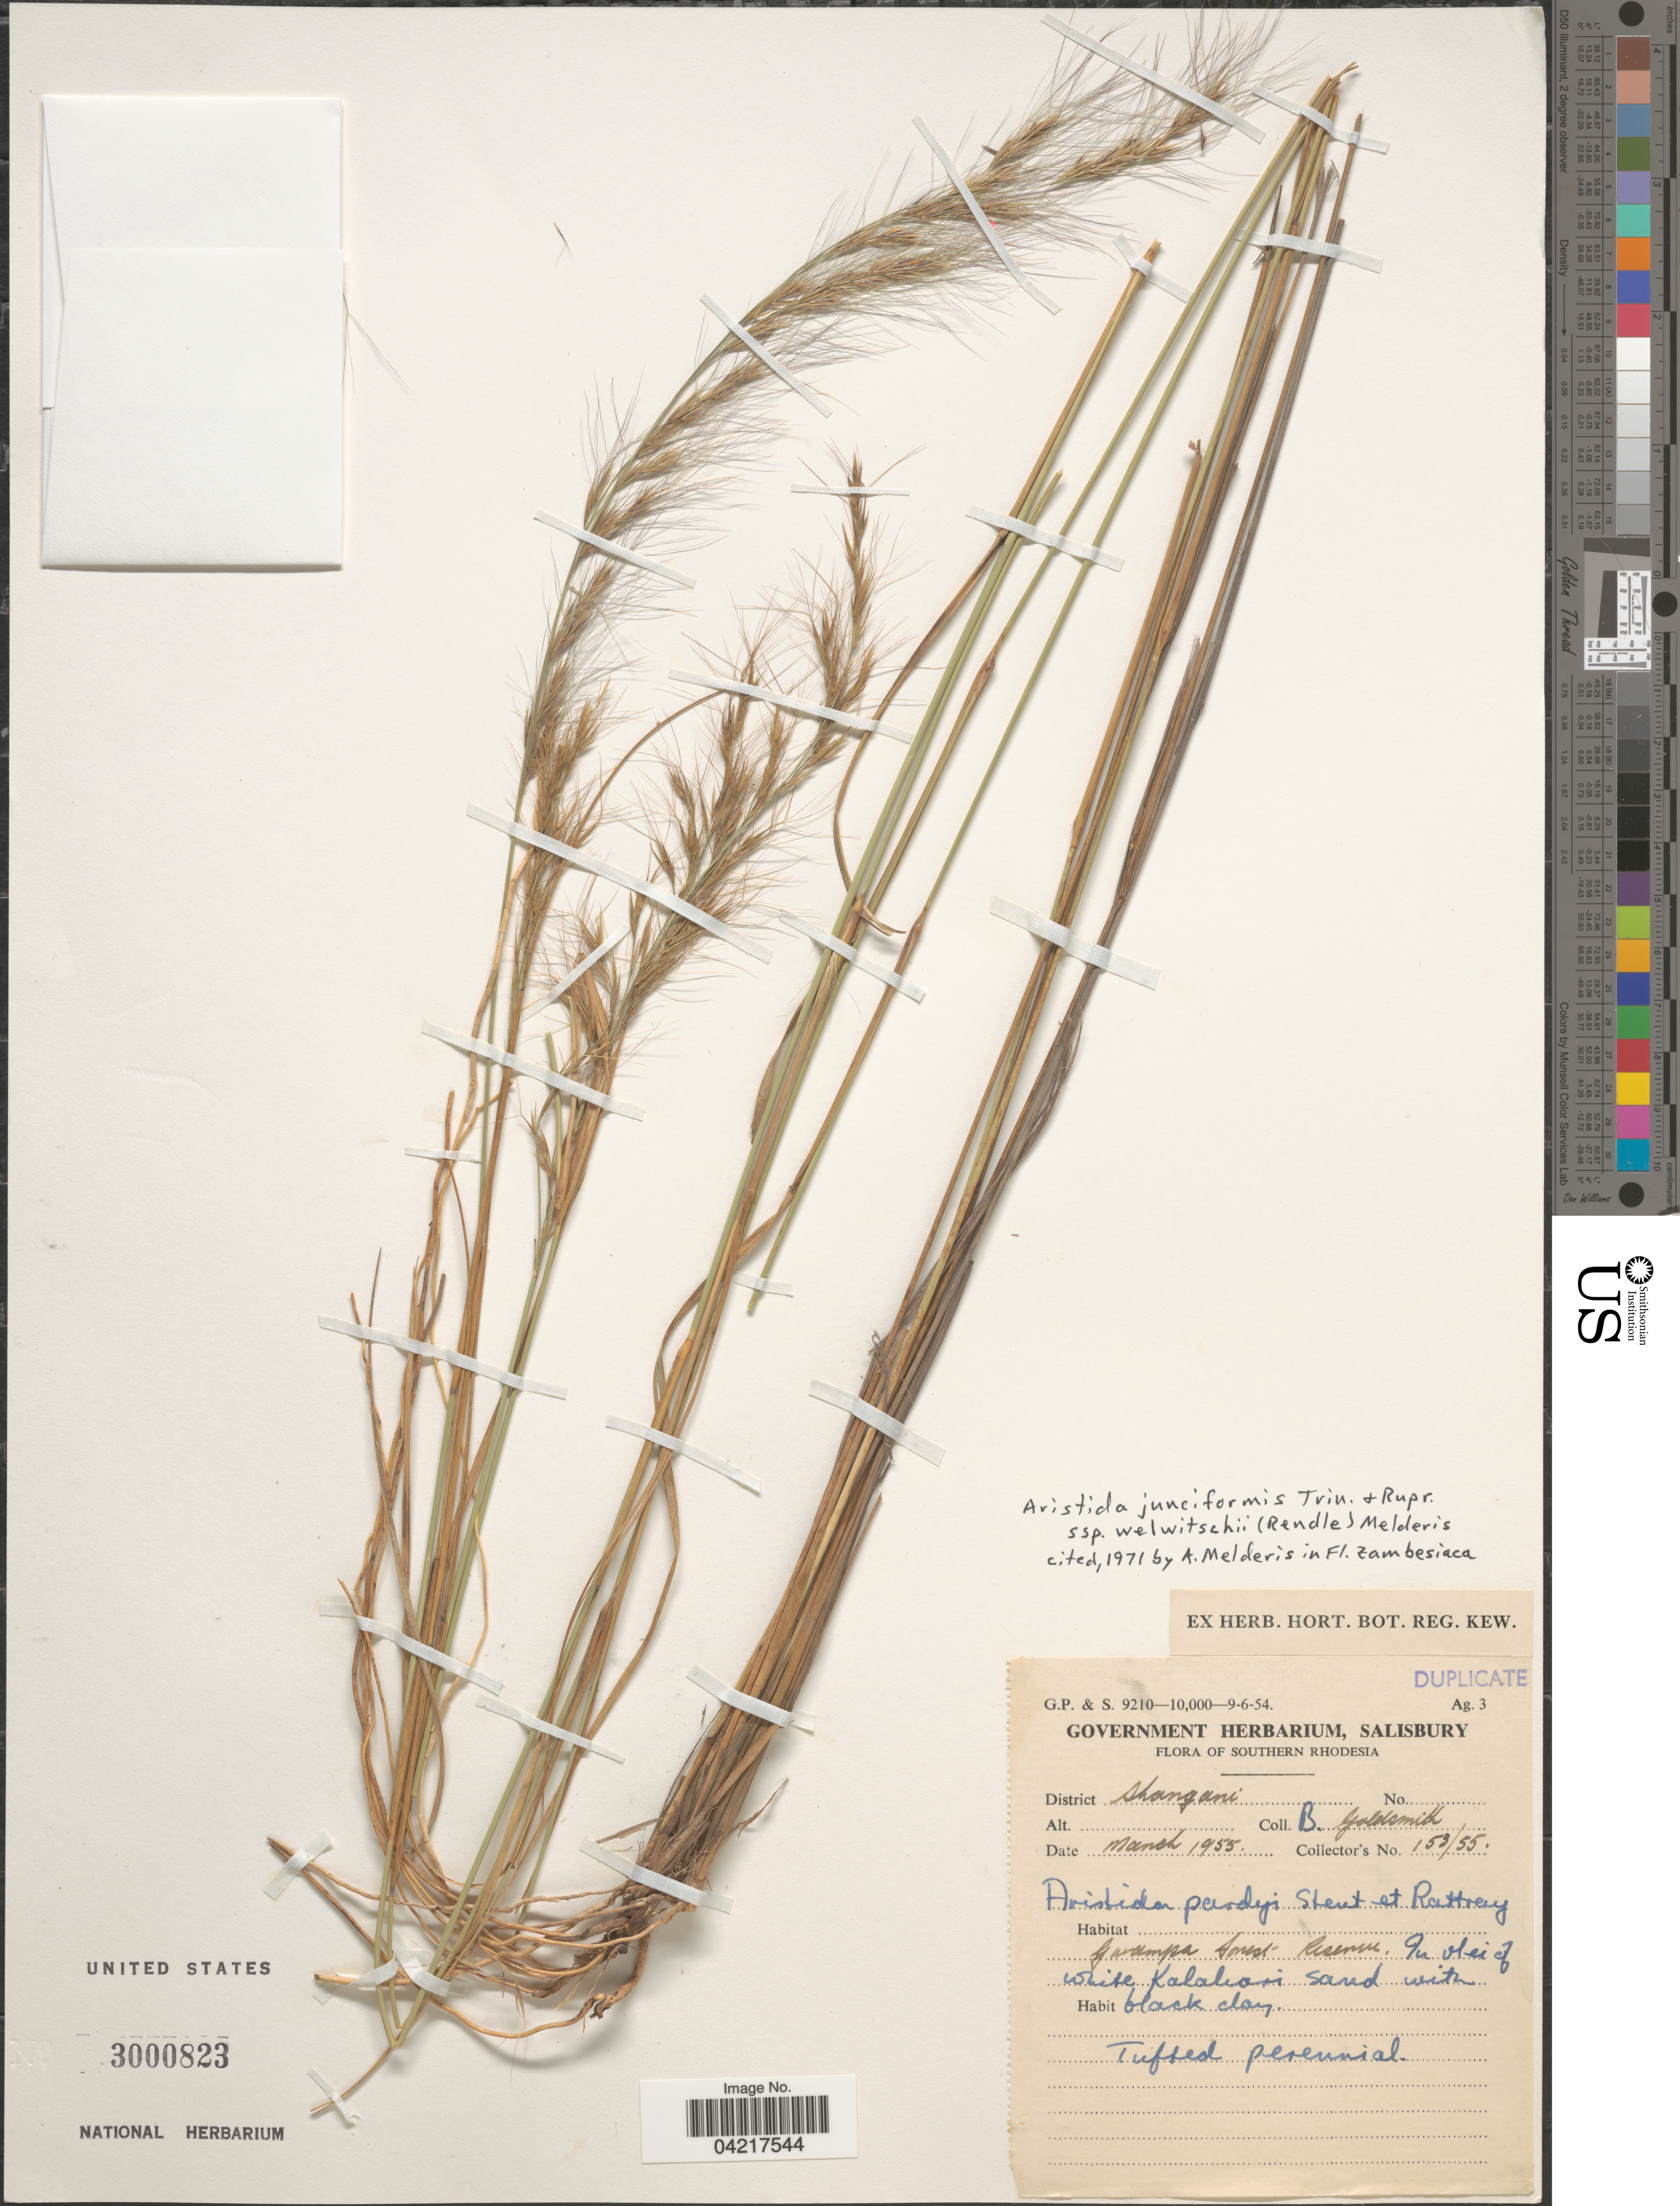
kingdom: Plantae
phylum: Tracheophyta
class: Liliopsida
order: Poales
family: Poaceae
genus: Aristida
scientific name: Aristida junciformis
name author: Trin. & Rupr.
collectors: B. Goldsmith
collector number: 153/55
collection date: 1955-03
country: Zimbabwe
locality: Southern Rhodesia. District Shangani. Swamps forest Reserve.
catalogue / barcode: US 3000823